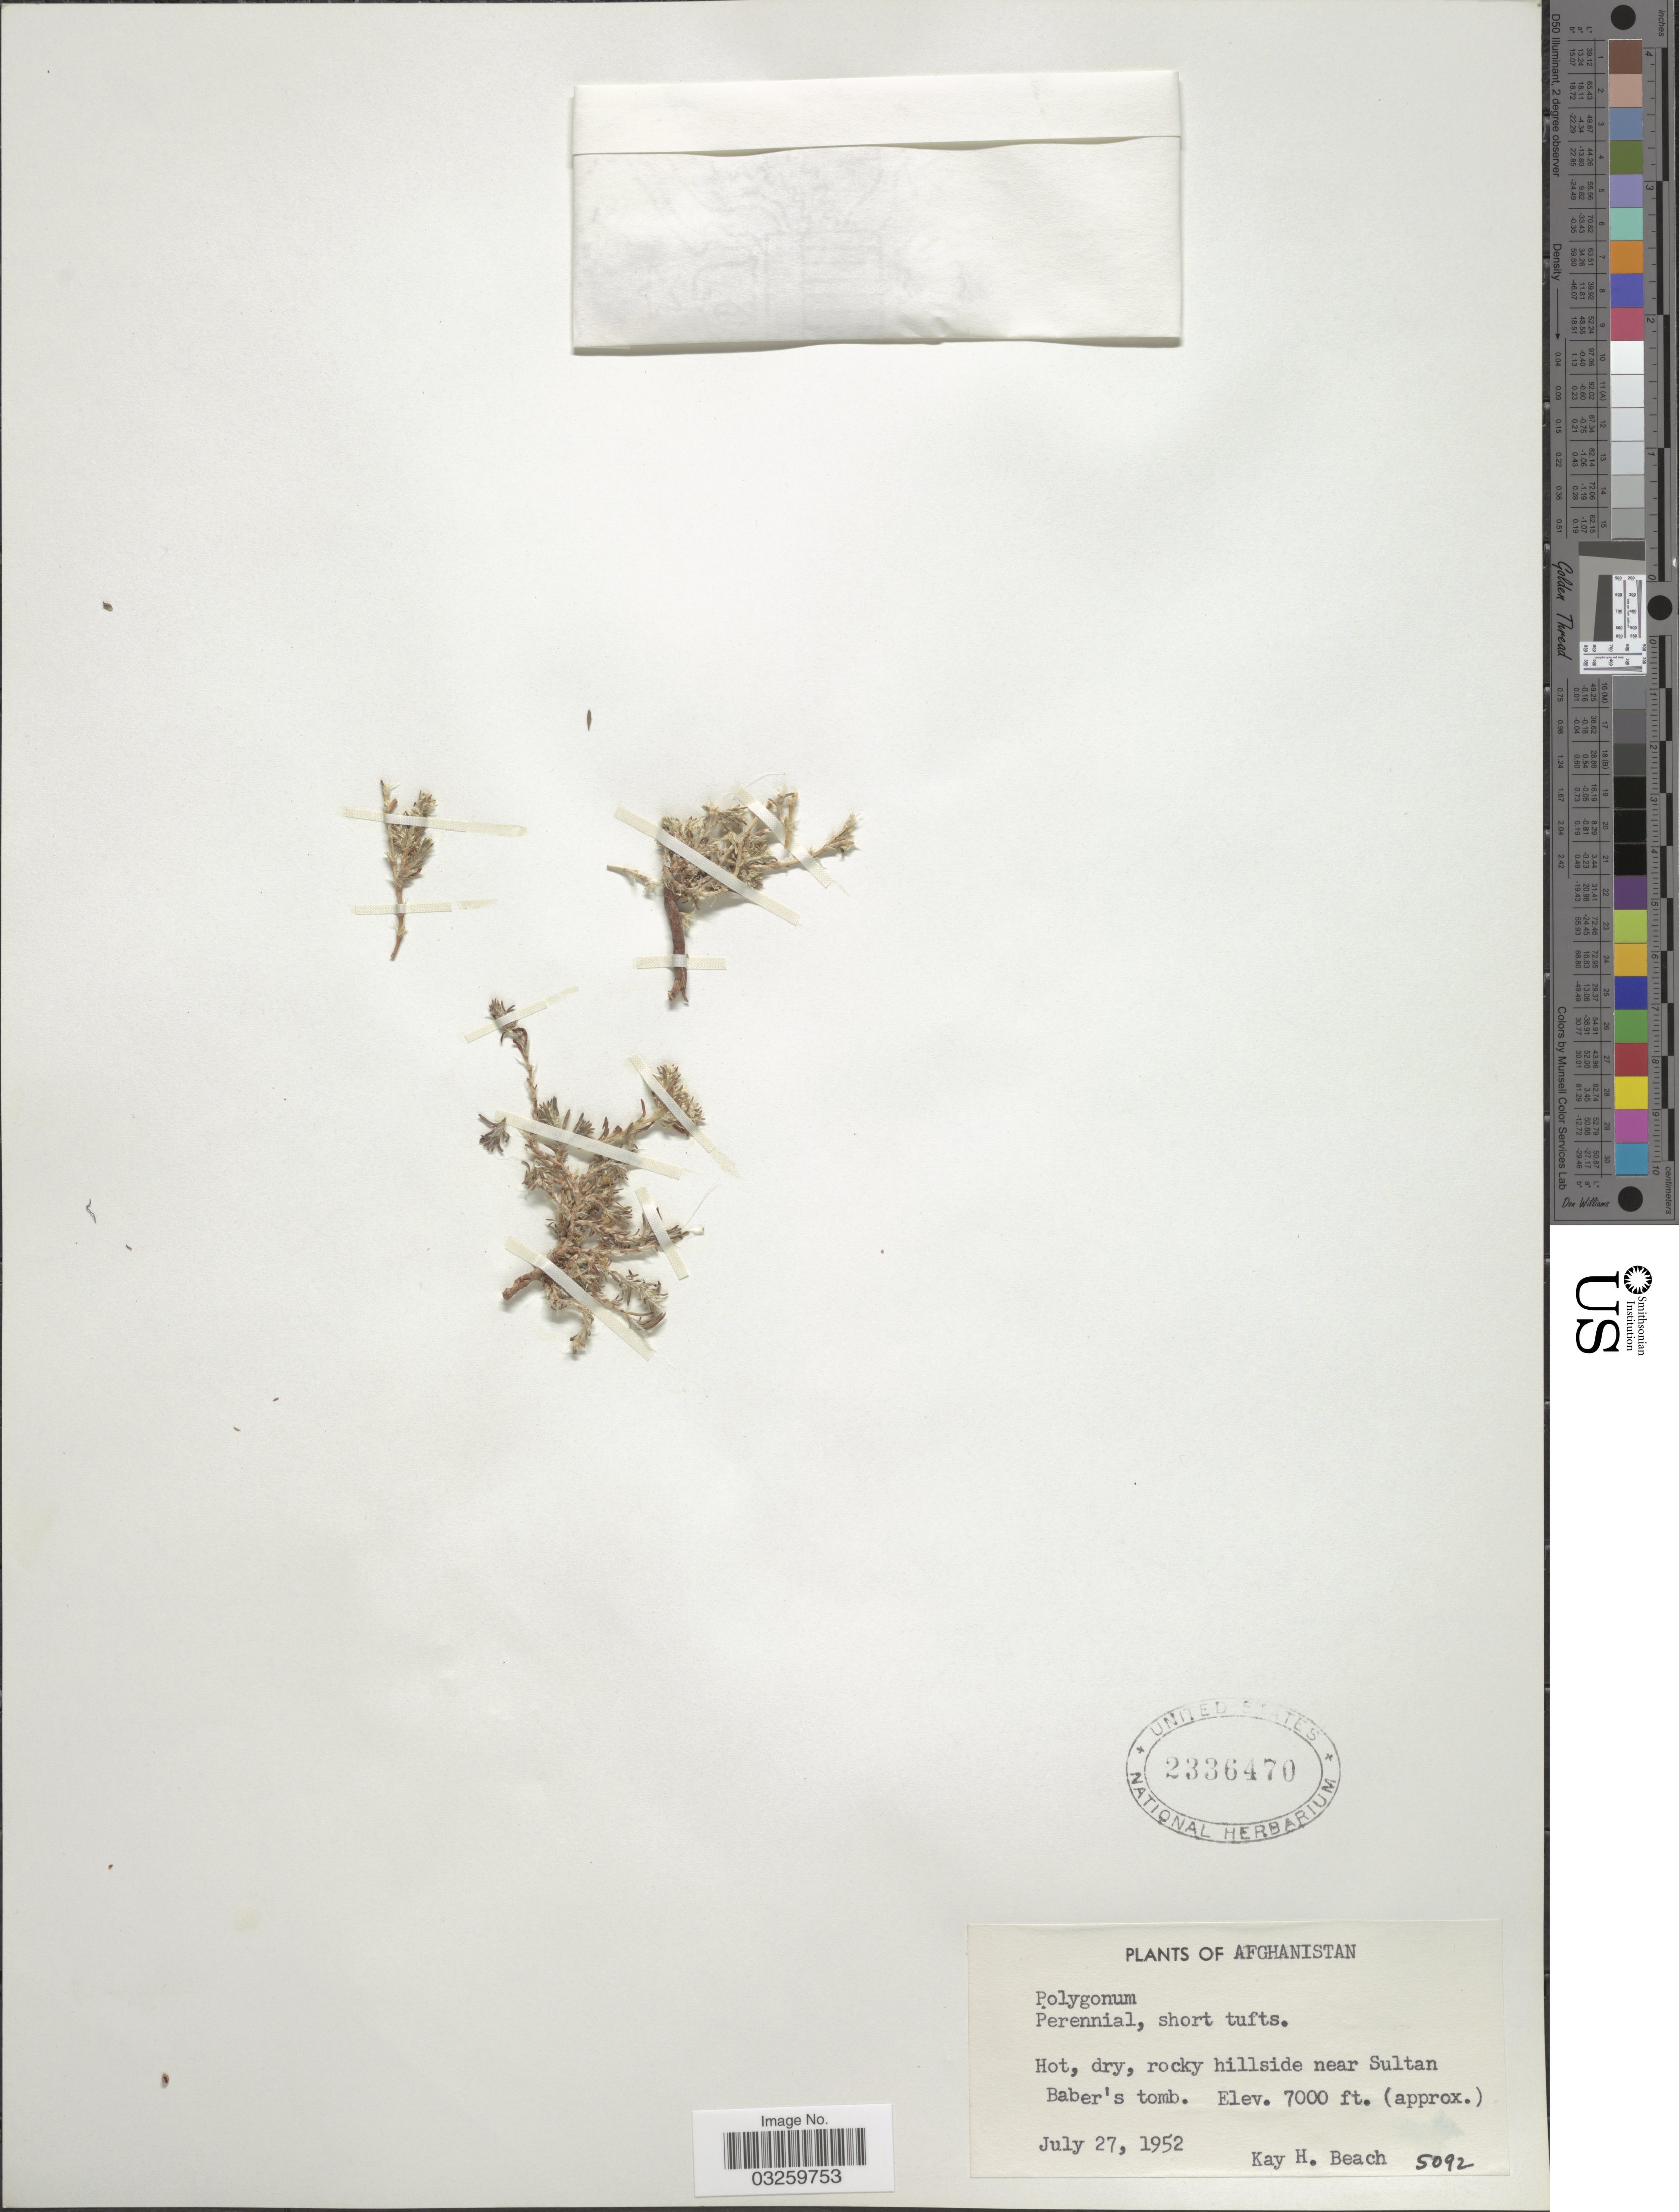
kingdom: Plantae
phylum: Tracheophyta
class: Magnoliopsida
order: Caryophyllales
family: Polygonaceae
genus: Polygonum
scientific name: Polygonum sp.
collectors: K. H. Beach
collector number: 5092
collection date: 1952-07-27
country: Afghanistan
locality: Hot, dry, rocky hillside near Sultan Baber's tomb.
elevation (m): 2134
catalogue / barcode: US 2336470